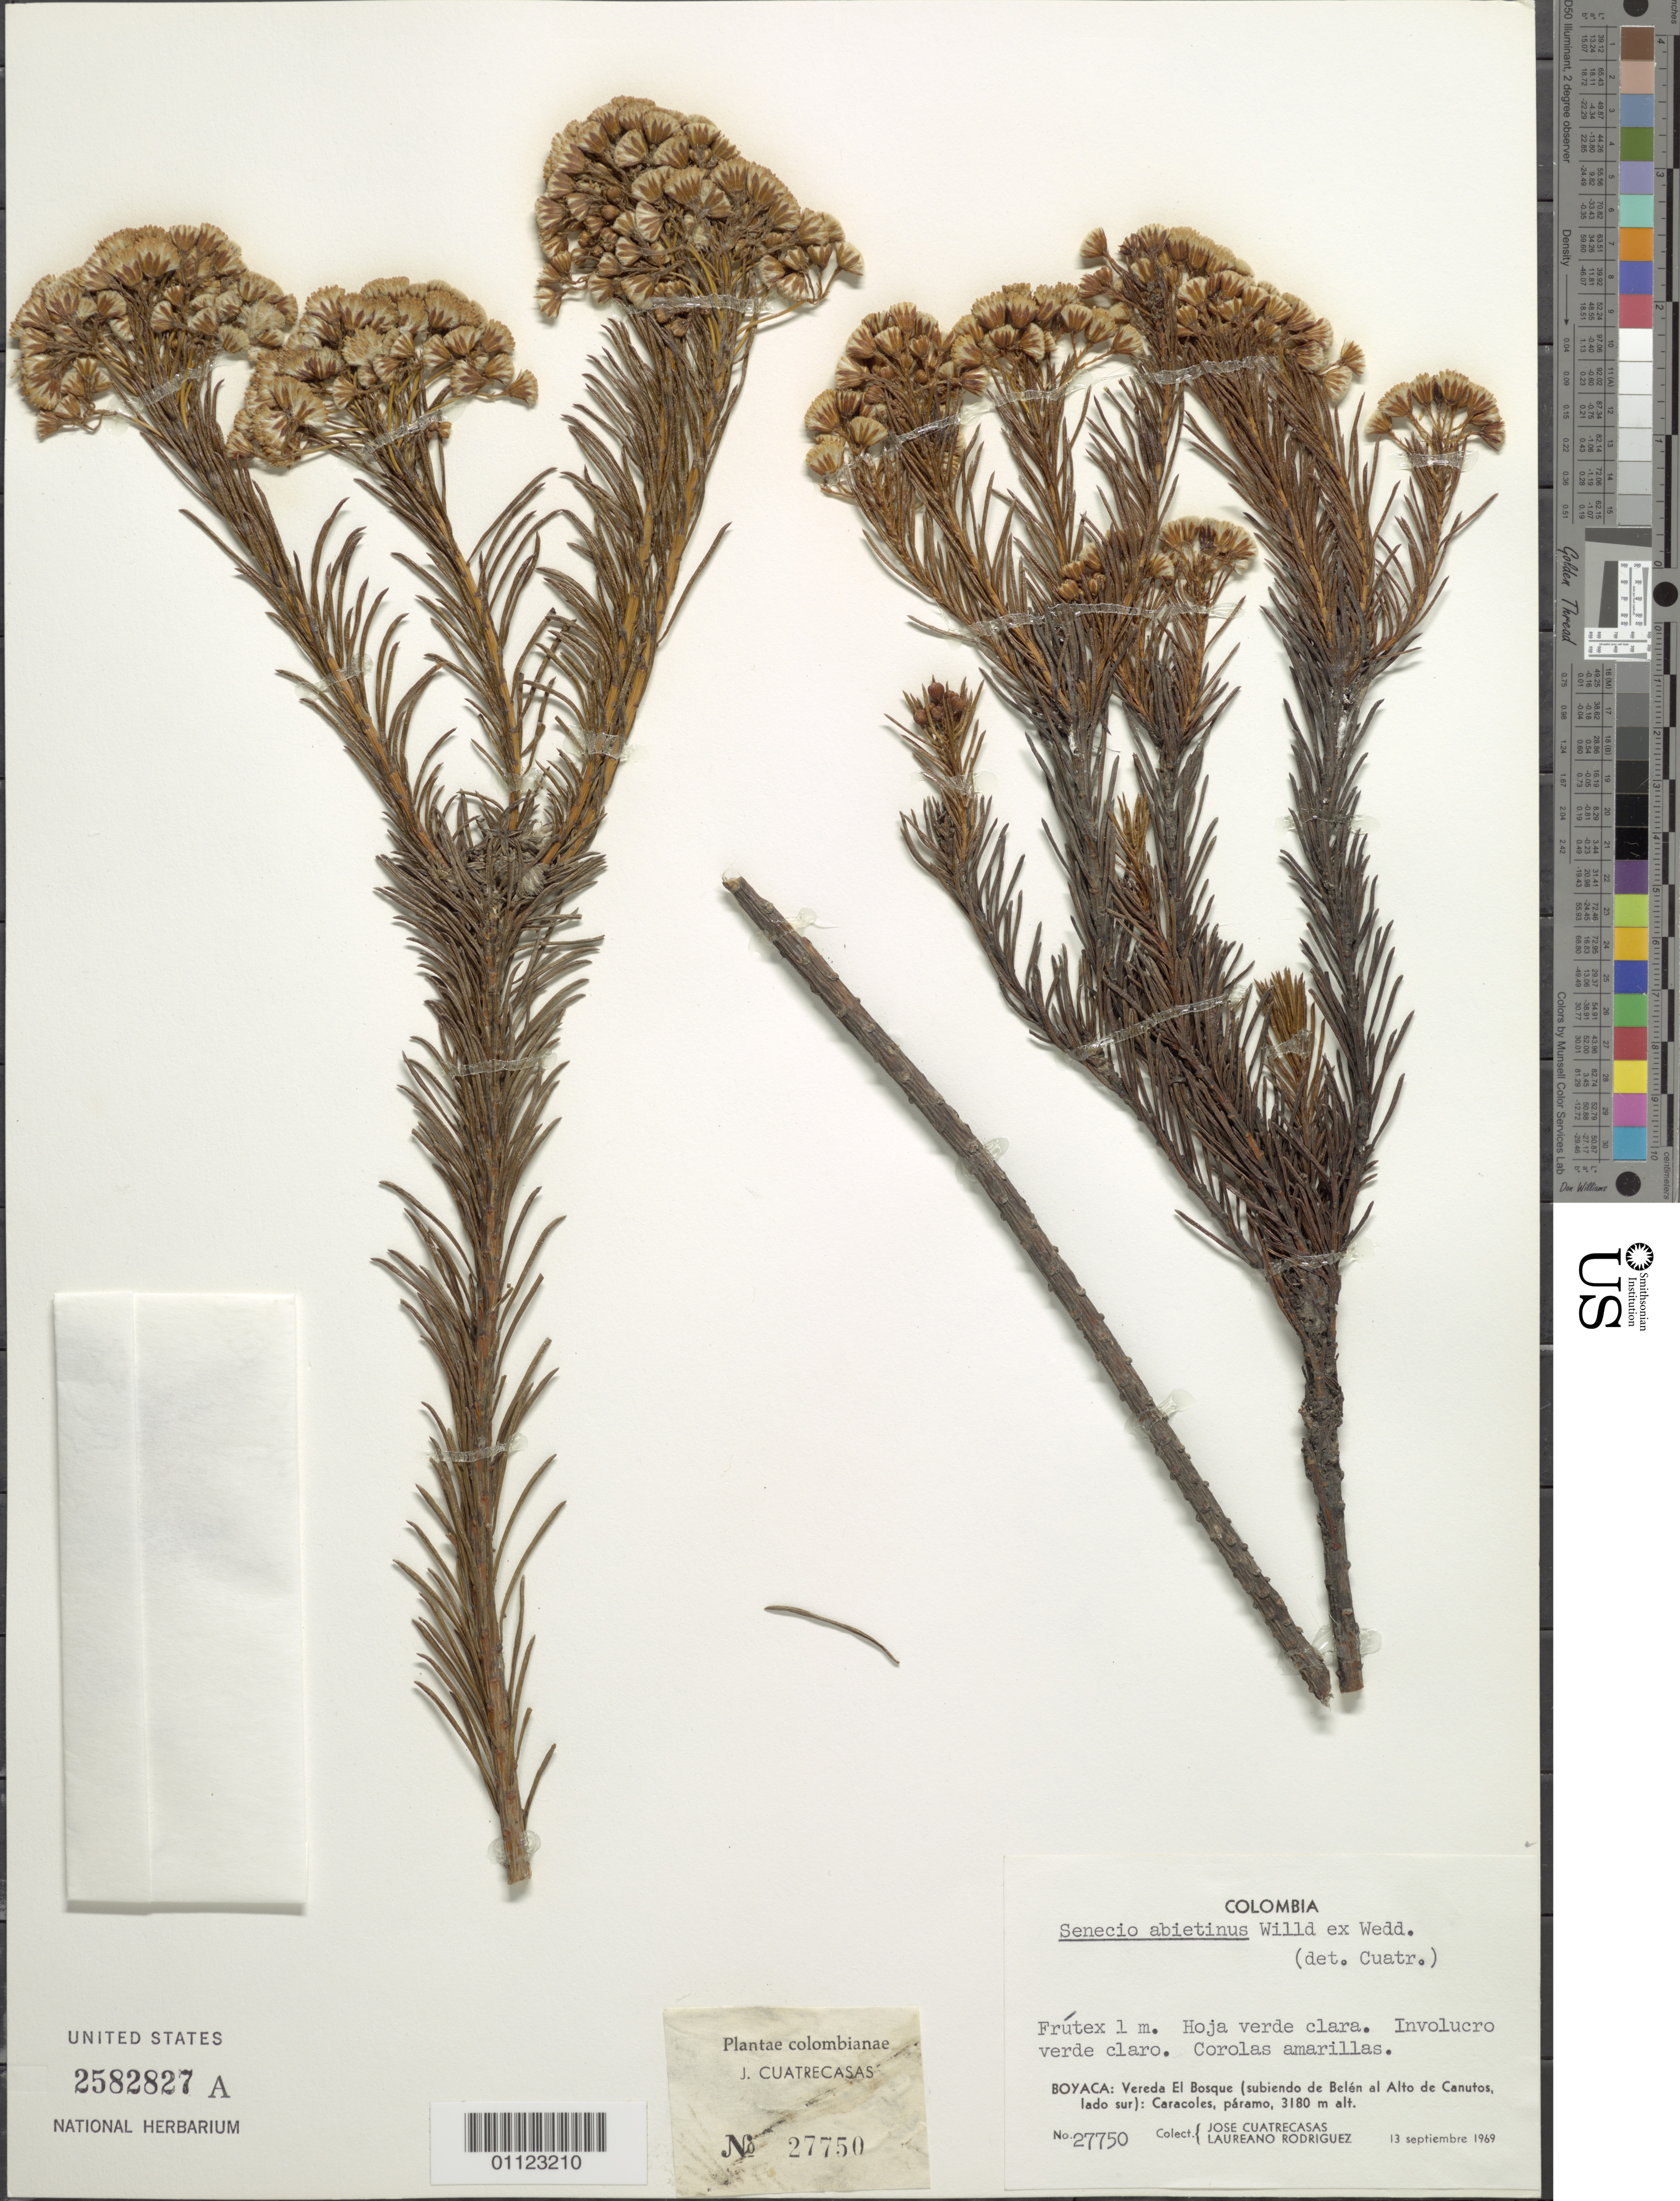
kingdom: Plantae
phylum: Tracheophyta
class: Magnoliopsida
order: Asterales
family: Asteraceae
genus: Pentacalia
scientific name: Pentacalia abietina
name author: (Willd. ex Wedd.) Cuatrec.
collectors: J. Cuatrecasas & L. Rodriguez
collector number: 27750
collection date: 1969-09-13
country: Colombia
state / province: Boyacá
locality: Vereda El Bosque (subiendo de Belén al Alto de Canutos, lado sur): Caracoles.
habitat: Páramo.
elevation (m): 3180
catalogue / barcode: US 2582827a